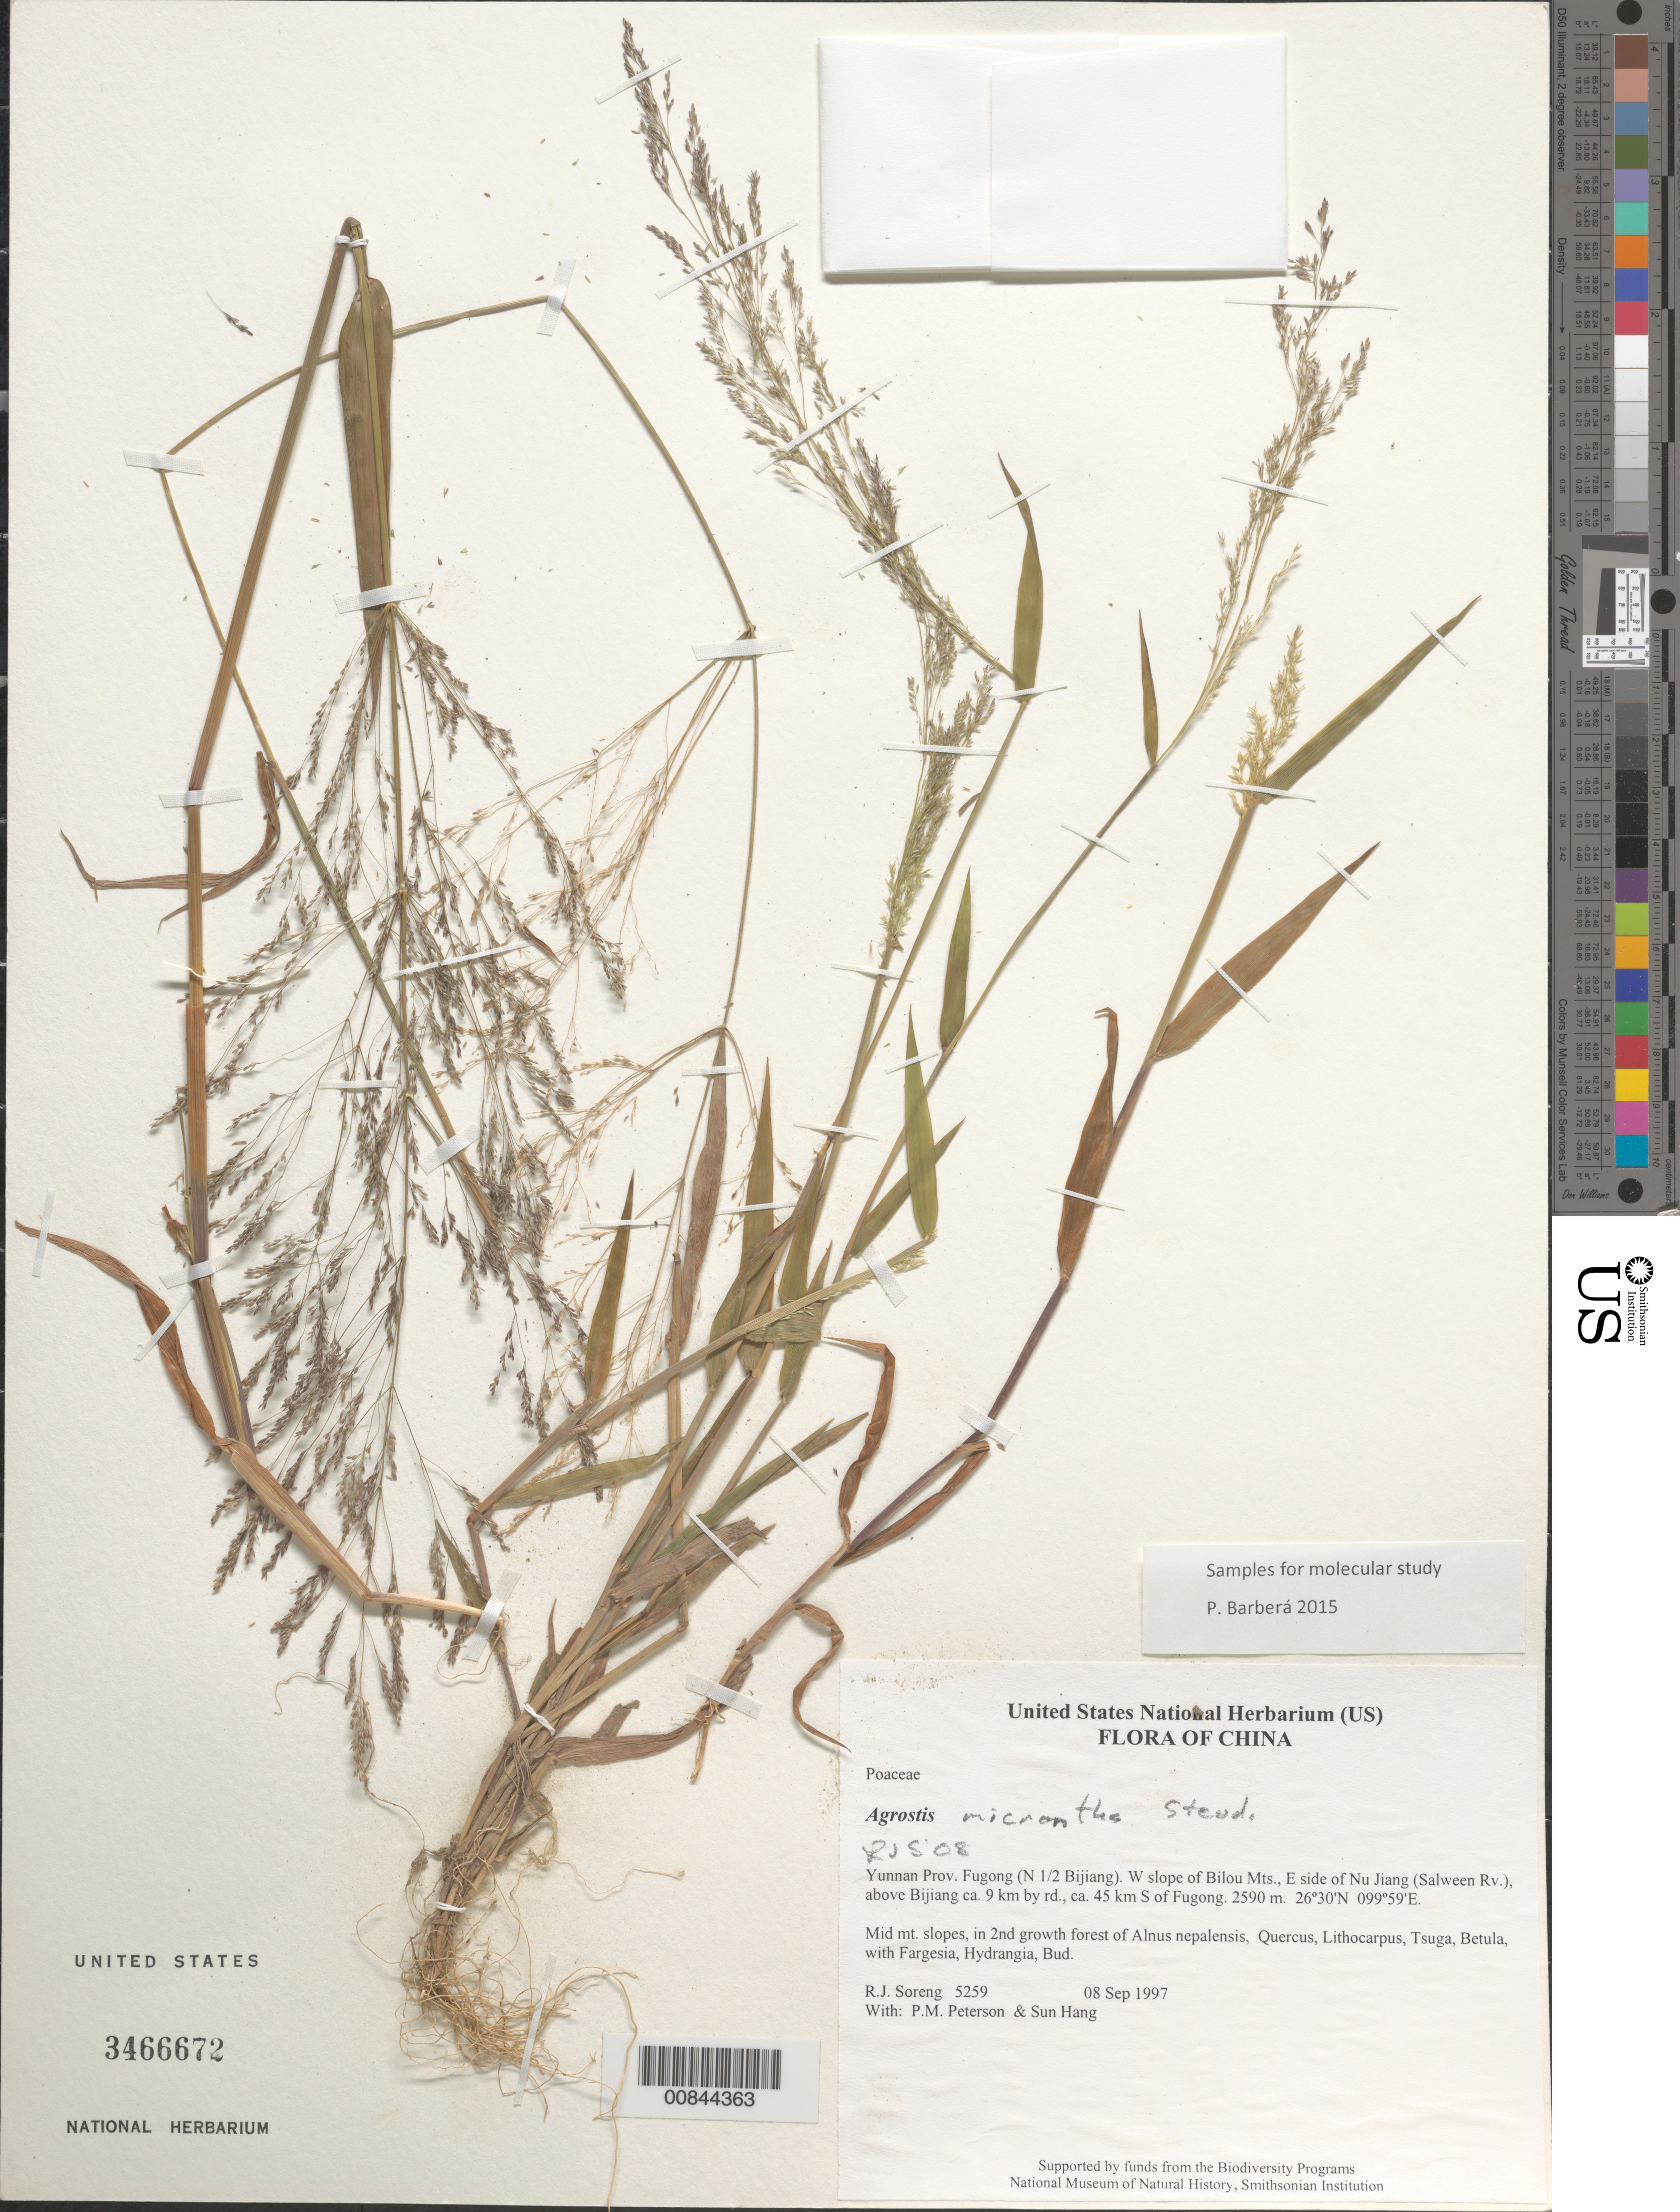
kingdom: Plantae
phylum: Tracheophyta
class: Liliopsida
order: Poales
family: Poaceae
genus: Agrostis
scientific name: Agrostis micrantha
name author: Steud.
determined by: Soreng, Robert J., Research Associate (BOT), Smithsonian Institution - National Museum of Natural History (UNITED STATES)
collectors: R. J. Soreng, P. M. Peterson & Sun Hang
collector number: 5259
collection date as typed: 08 Sep 1997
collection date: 1997-09-08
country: China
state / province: Yunnan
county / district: Fugong (N 1/2 Bijiang)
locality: W slope of Bilou Mts., E side of Nu Jiang (Salween Rv.), above Bijiang ca. 9 km by rd., ca. 45 km S of Fugong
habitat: Mid mt. slopes, in 2nd growth forest of Alnus nepalensis, Quercus, Lithocarpus, Tsuga, Betula, with Fargesia, Hydrangia, Bud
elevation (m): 2590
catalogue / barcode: US 3466672